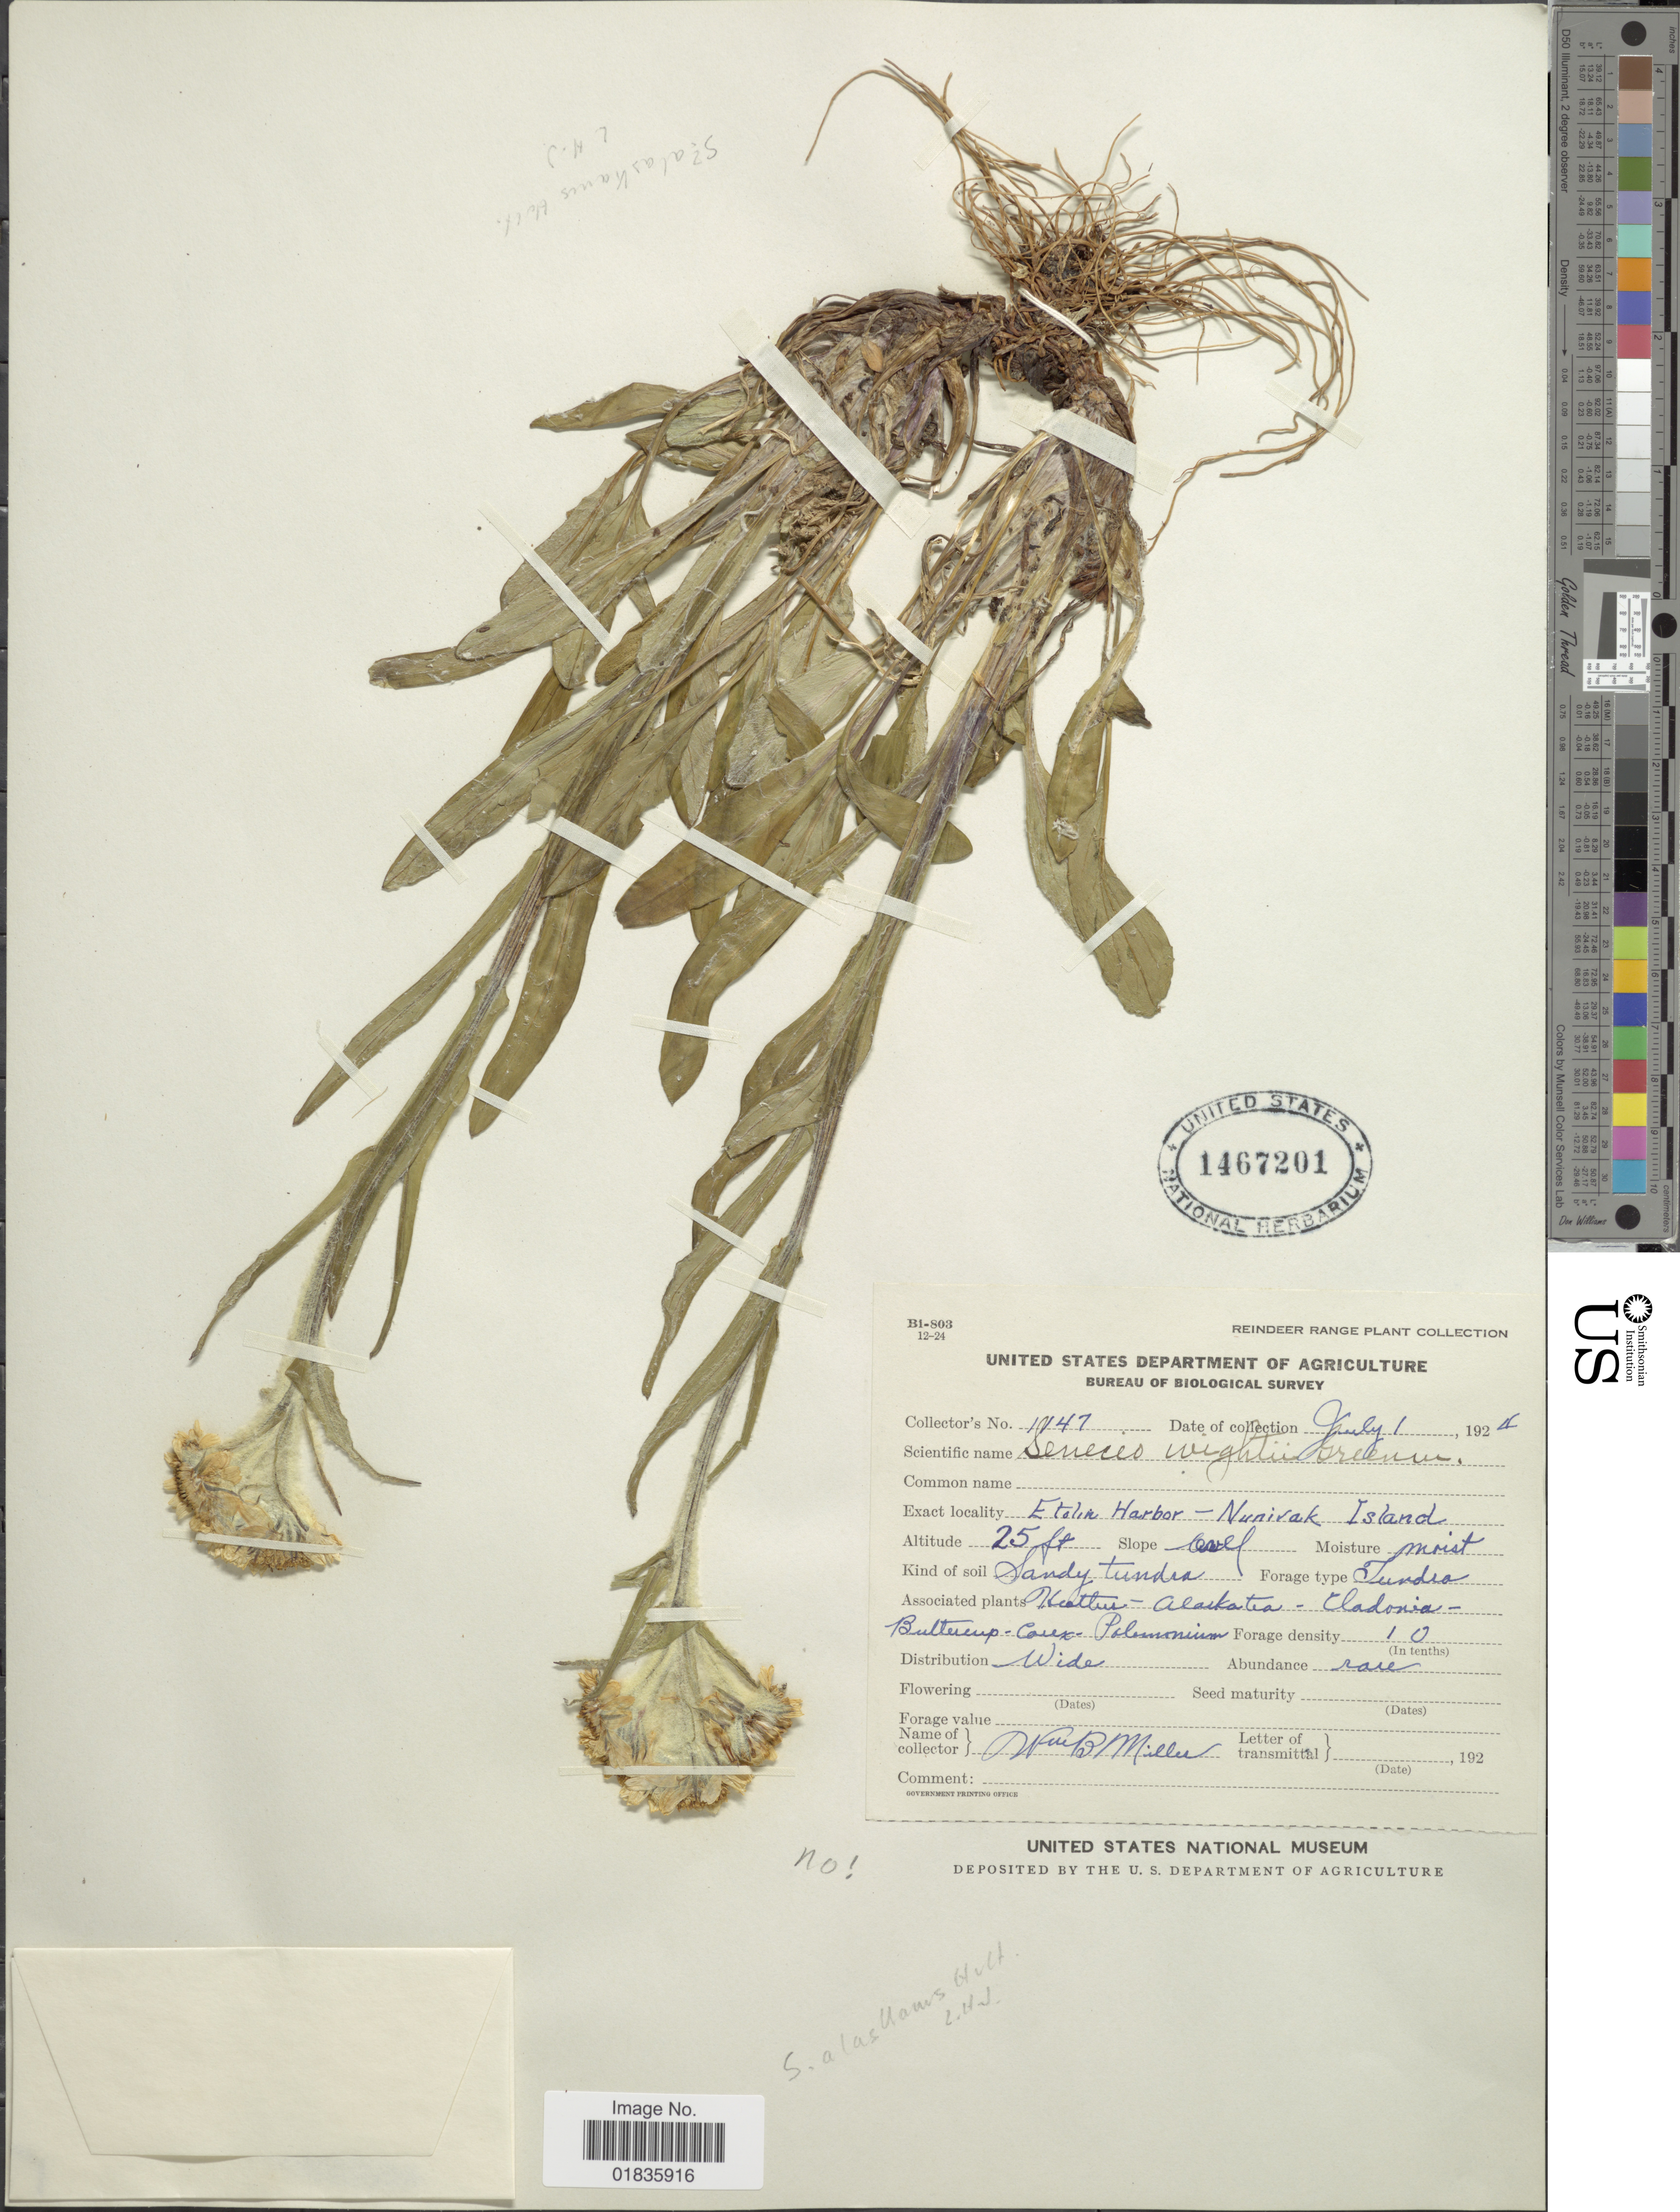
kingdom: Plantae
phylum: Tracheophyta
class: Magnoliopsida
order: Asterales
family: Asteraceae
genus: Tephroseris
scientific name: Tephroseris yukonensis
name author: (A.E. Porsild) Holub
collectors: W. Miller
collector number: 1147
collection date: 1924-07-01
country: United States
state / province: Alaska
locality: Etolin Harbor-Nunivak Island.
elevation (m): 8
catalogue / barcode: US 1467201